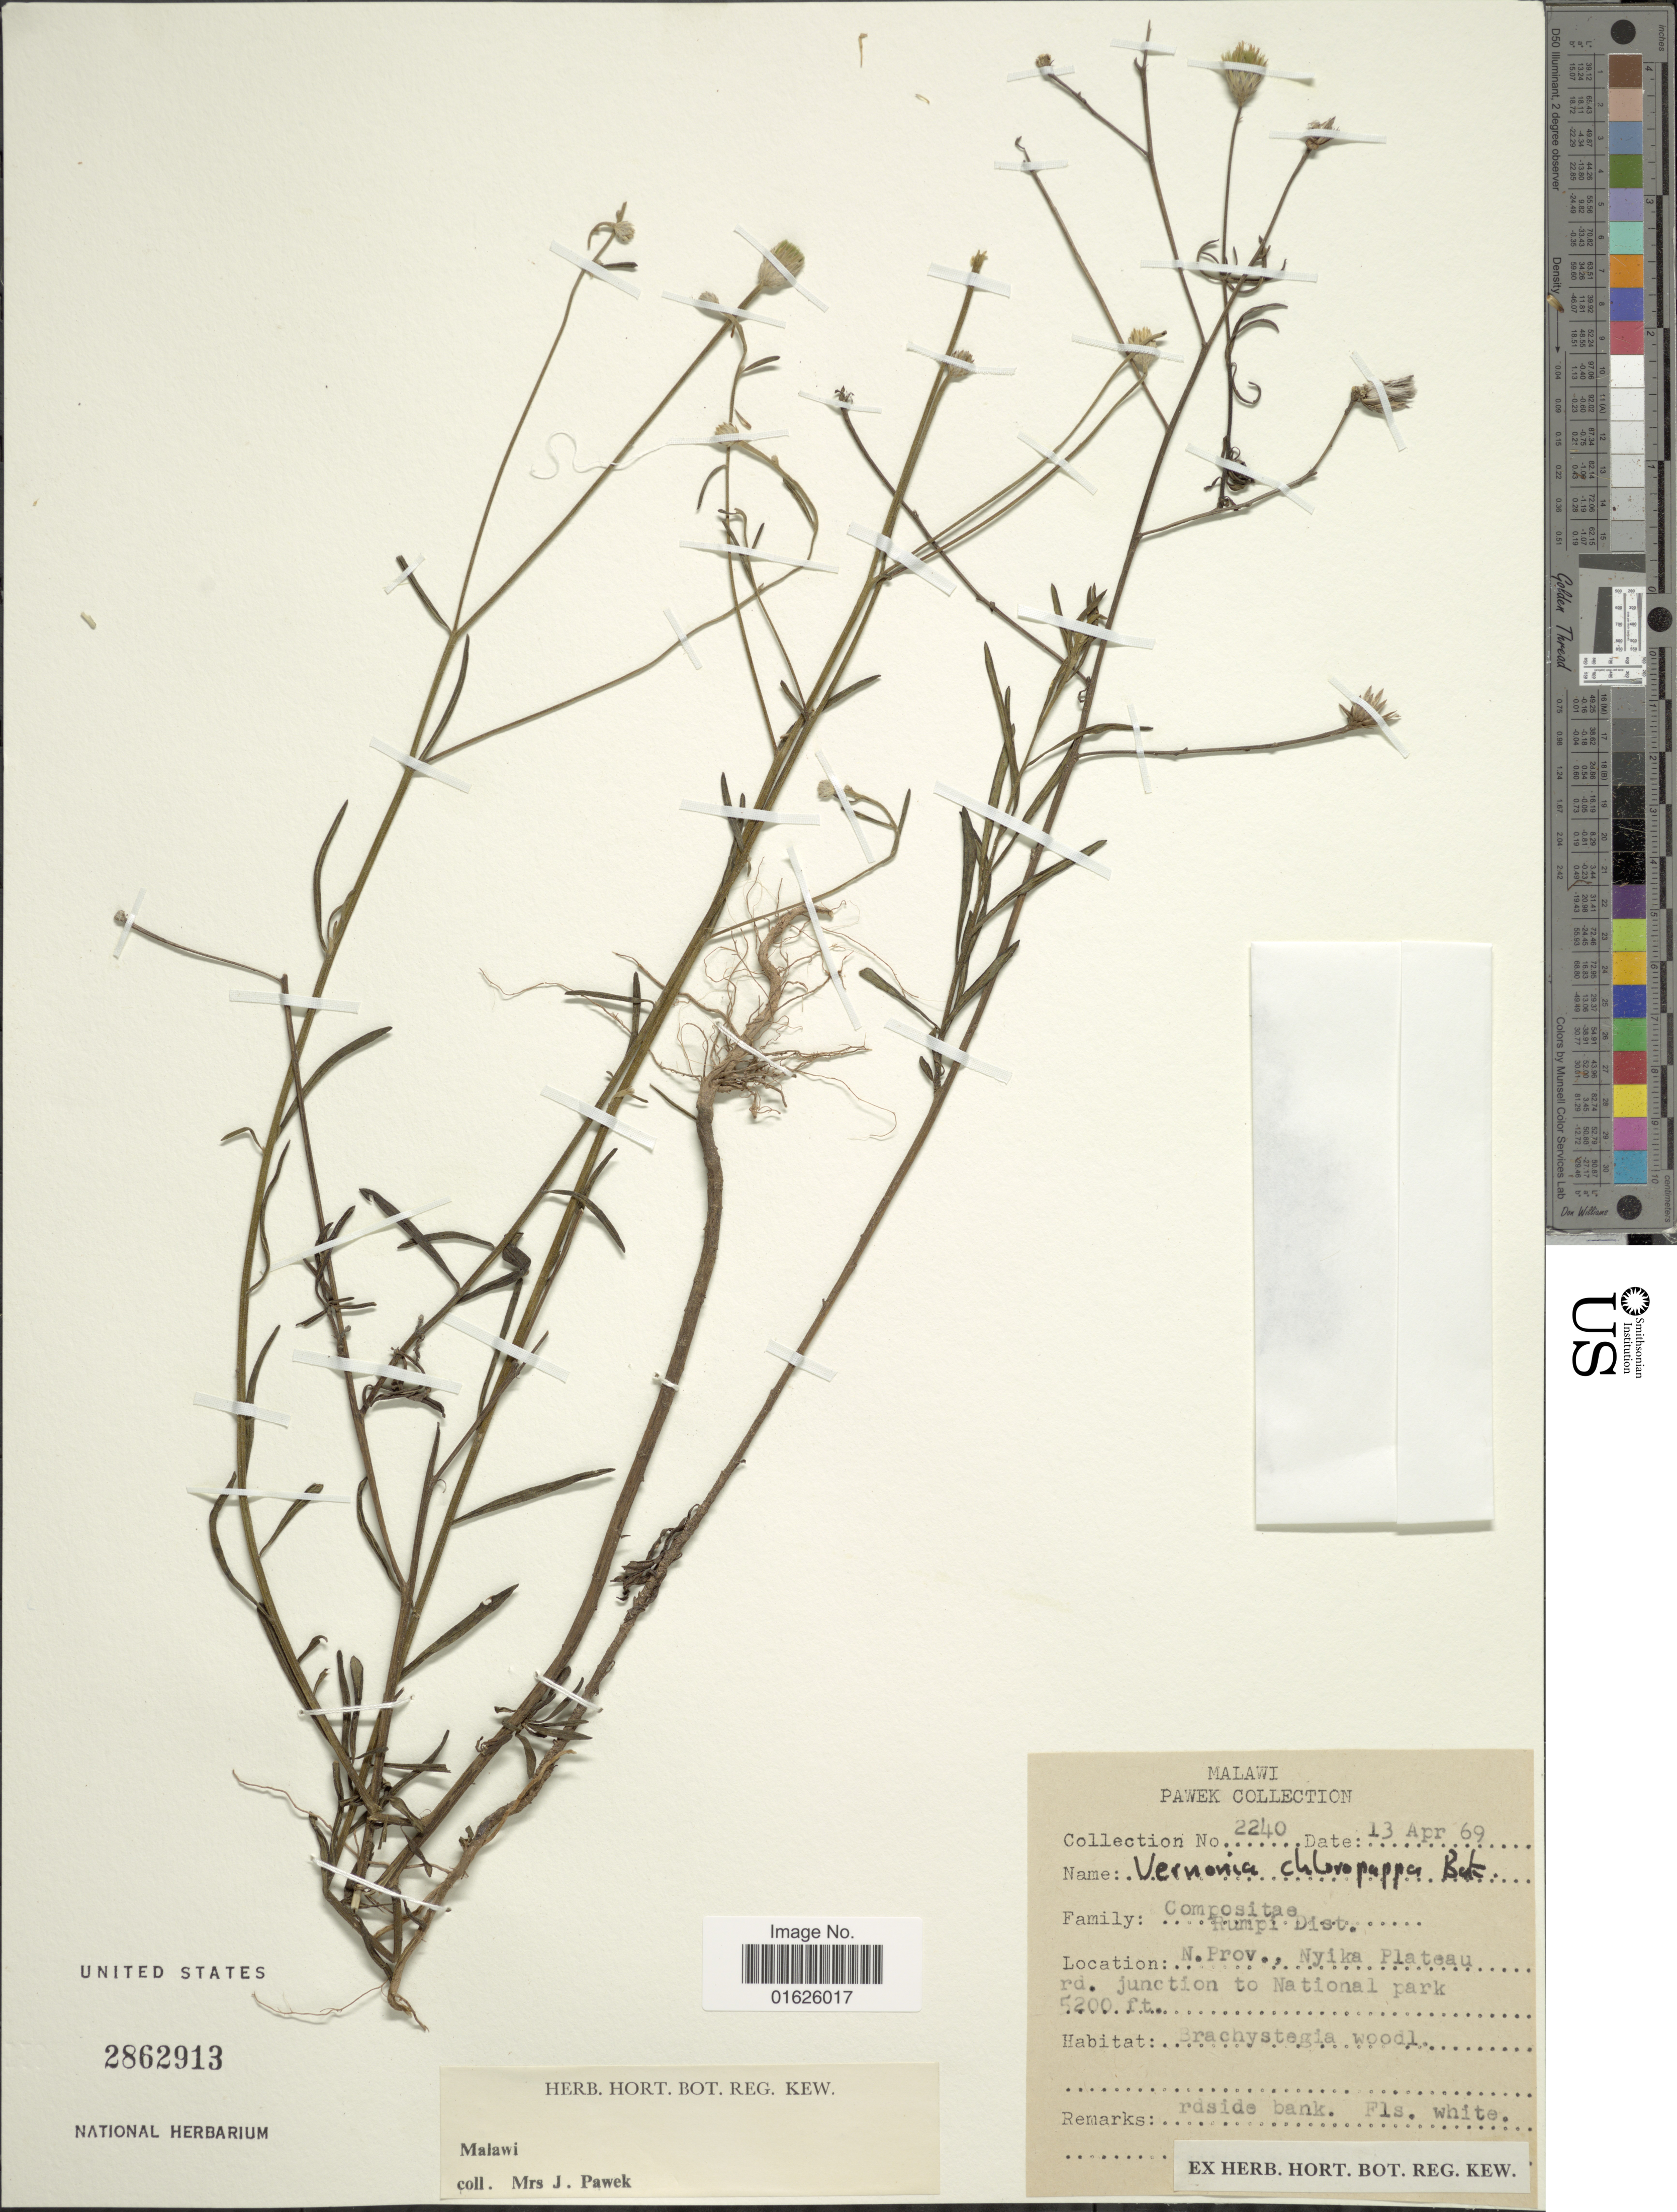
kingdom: Plantae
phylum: Tracheophyta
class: Magnoliopsida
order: Asterales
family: Asteraceae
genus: Polydora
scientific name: Polydora chloropappa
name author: (Baker) H. Rob.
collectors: -- Pawek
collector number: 2240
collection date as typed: Transcribed d/m/y: 13/4/69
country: Malawi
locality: N. Prov. Nyika Plateau rd. junction to National Park.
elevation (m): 1585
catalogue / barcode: US 2862913